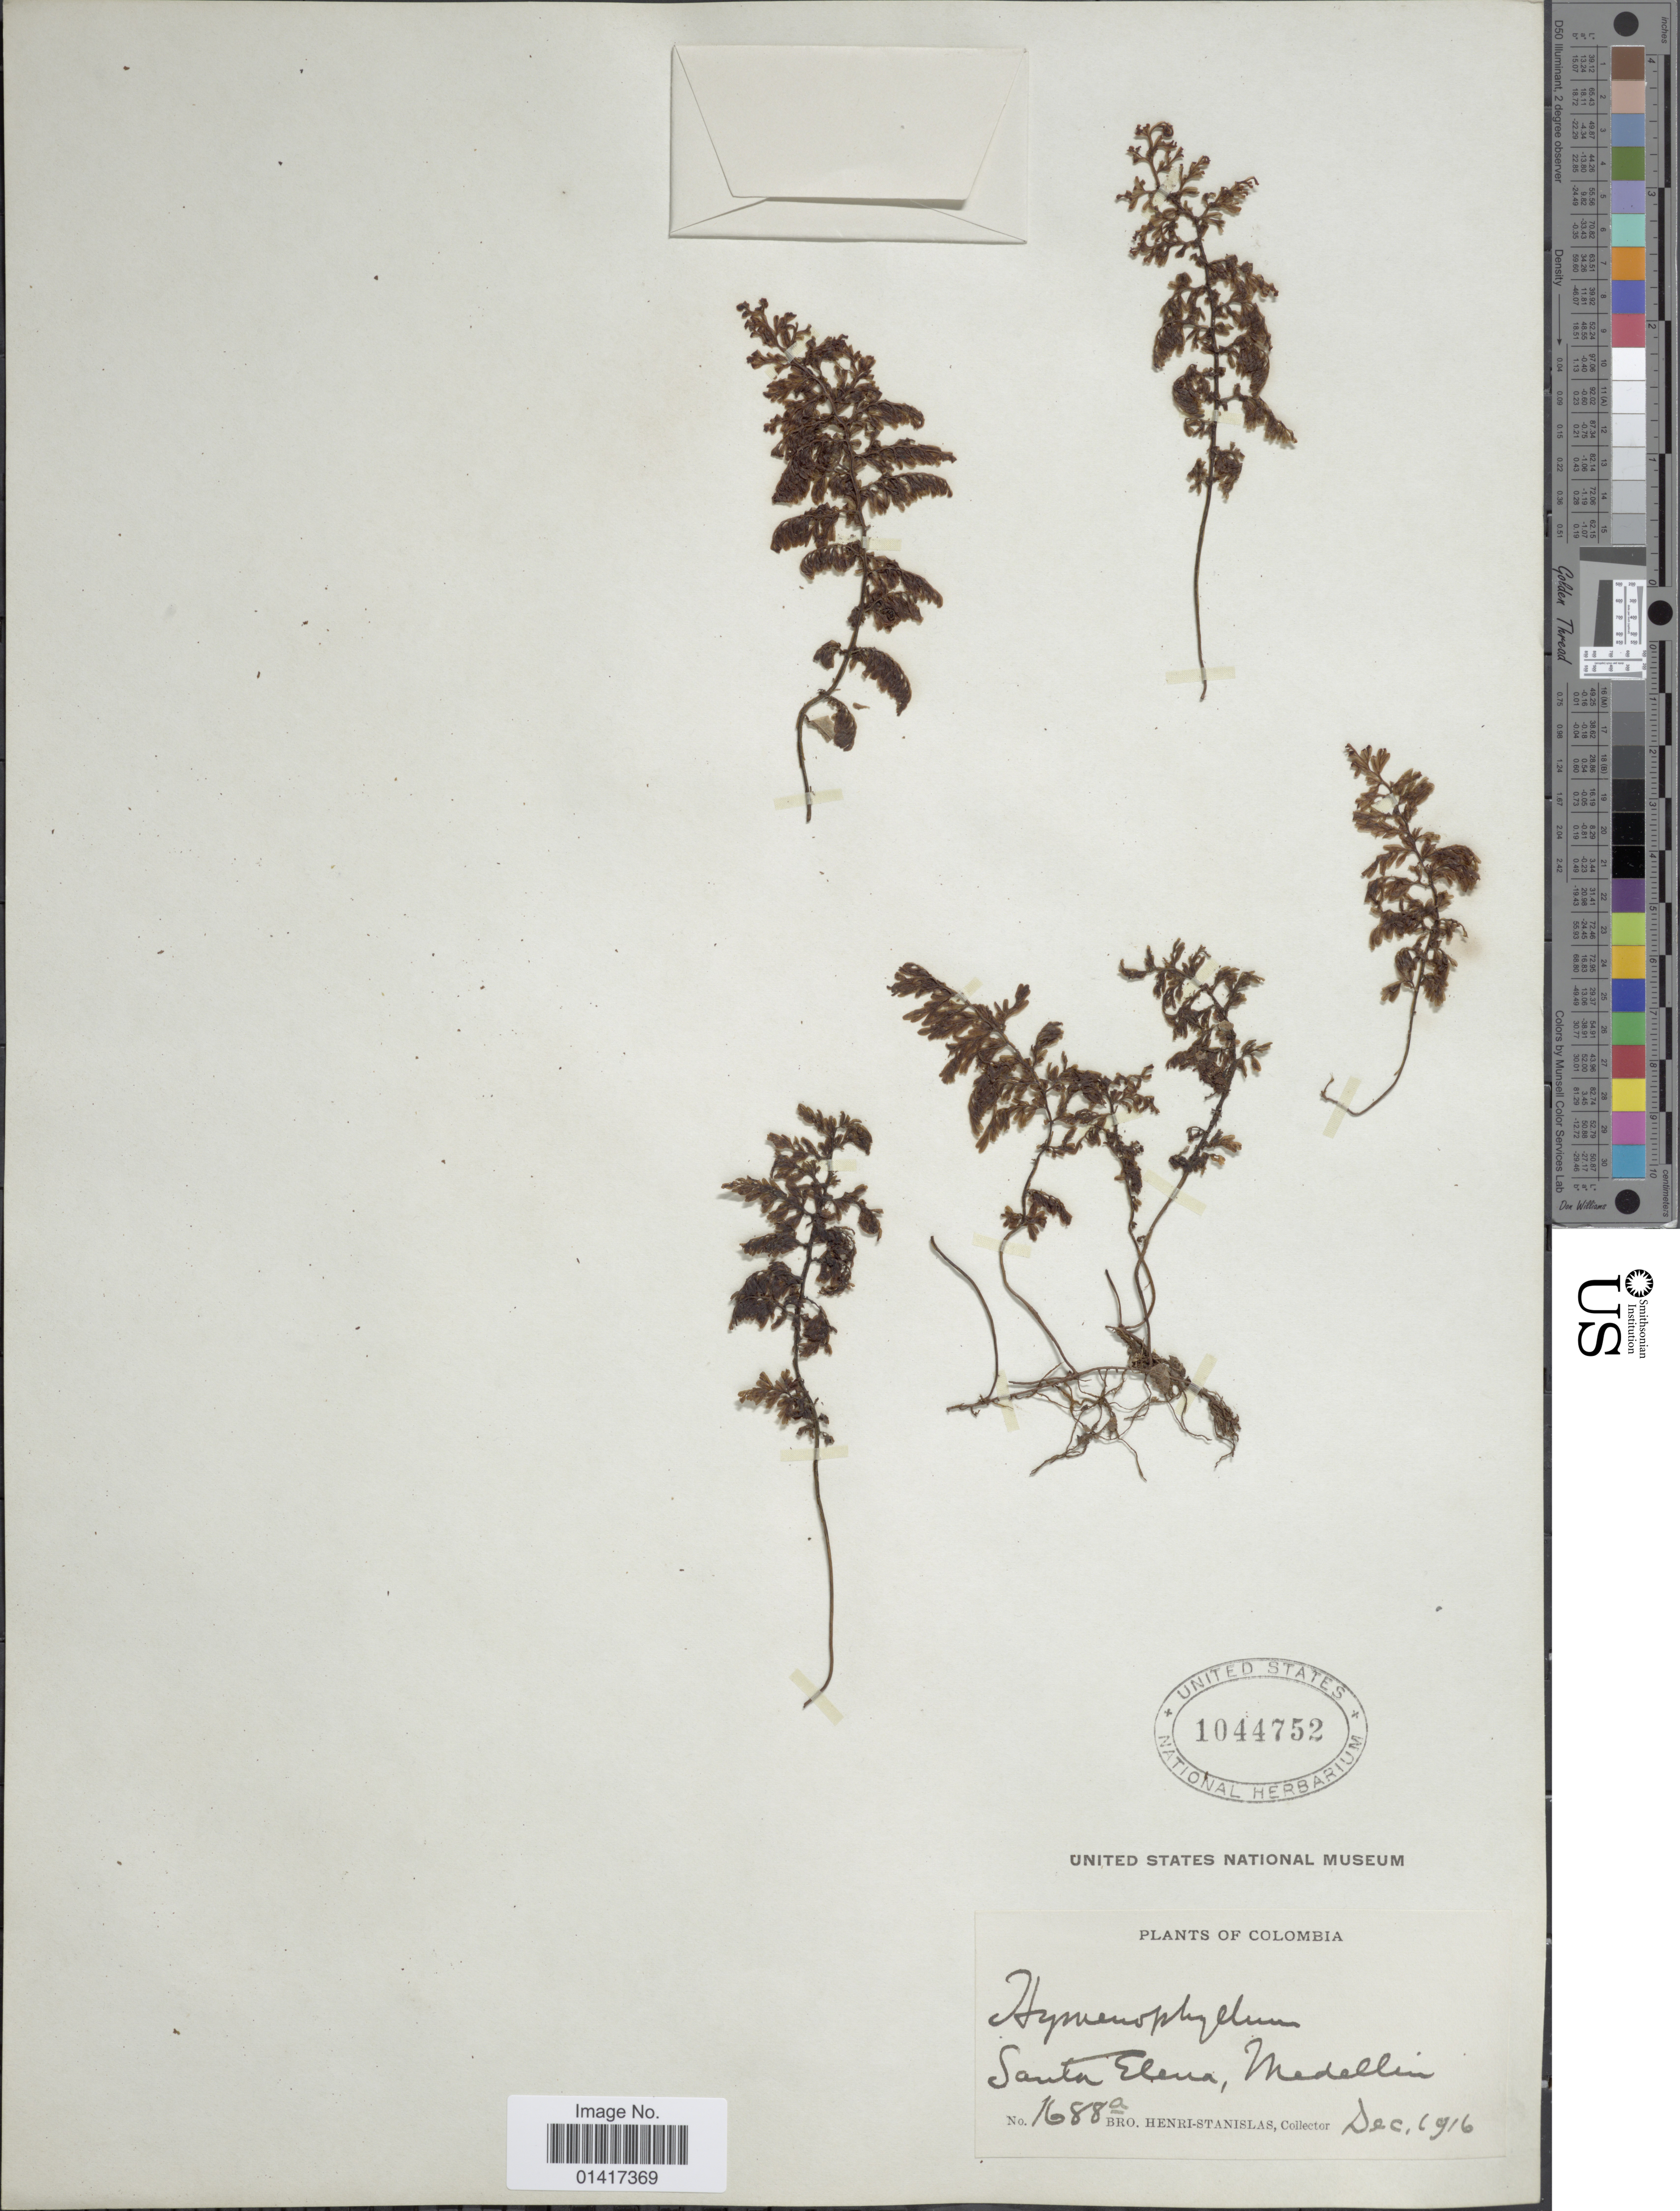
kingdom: Plantae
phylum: Tracheophyta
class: Polypodiopsida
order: Hymenophyllales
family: Hymenophyllaceae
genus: Hymenophyllum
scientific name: Hymenophyllum sp.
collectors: Henri-Stanislas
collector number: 1688a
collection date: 1916-12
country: Colombia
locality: Santa Elena, Medellin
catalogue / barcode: US 1044752